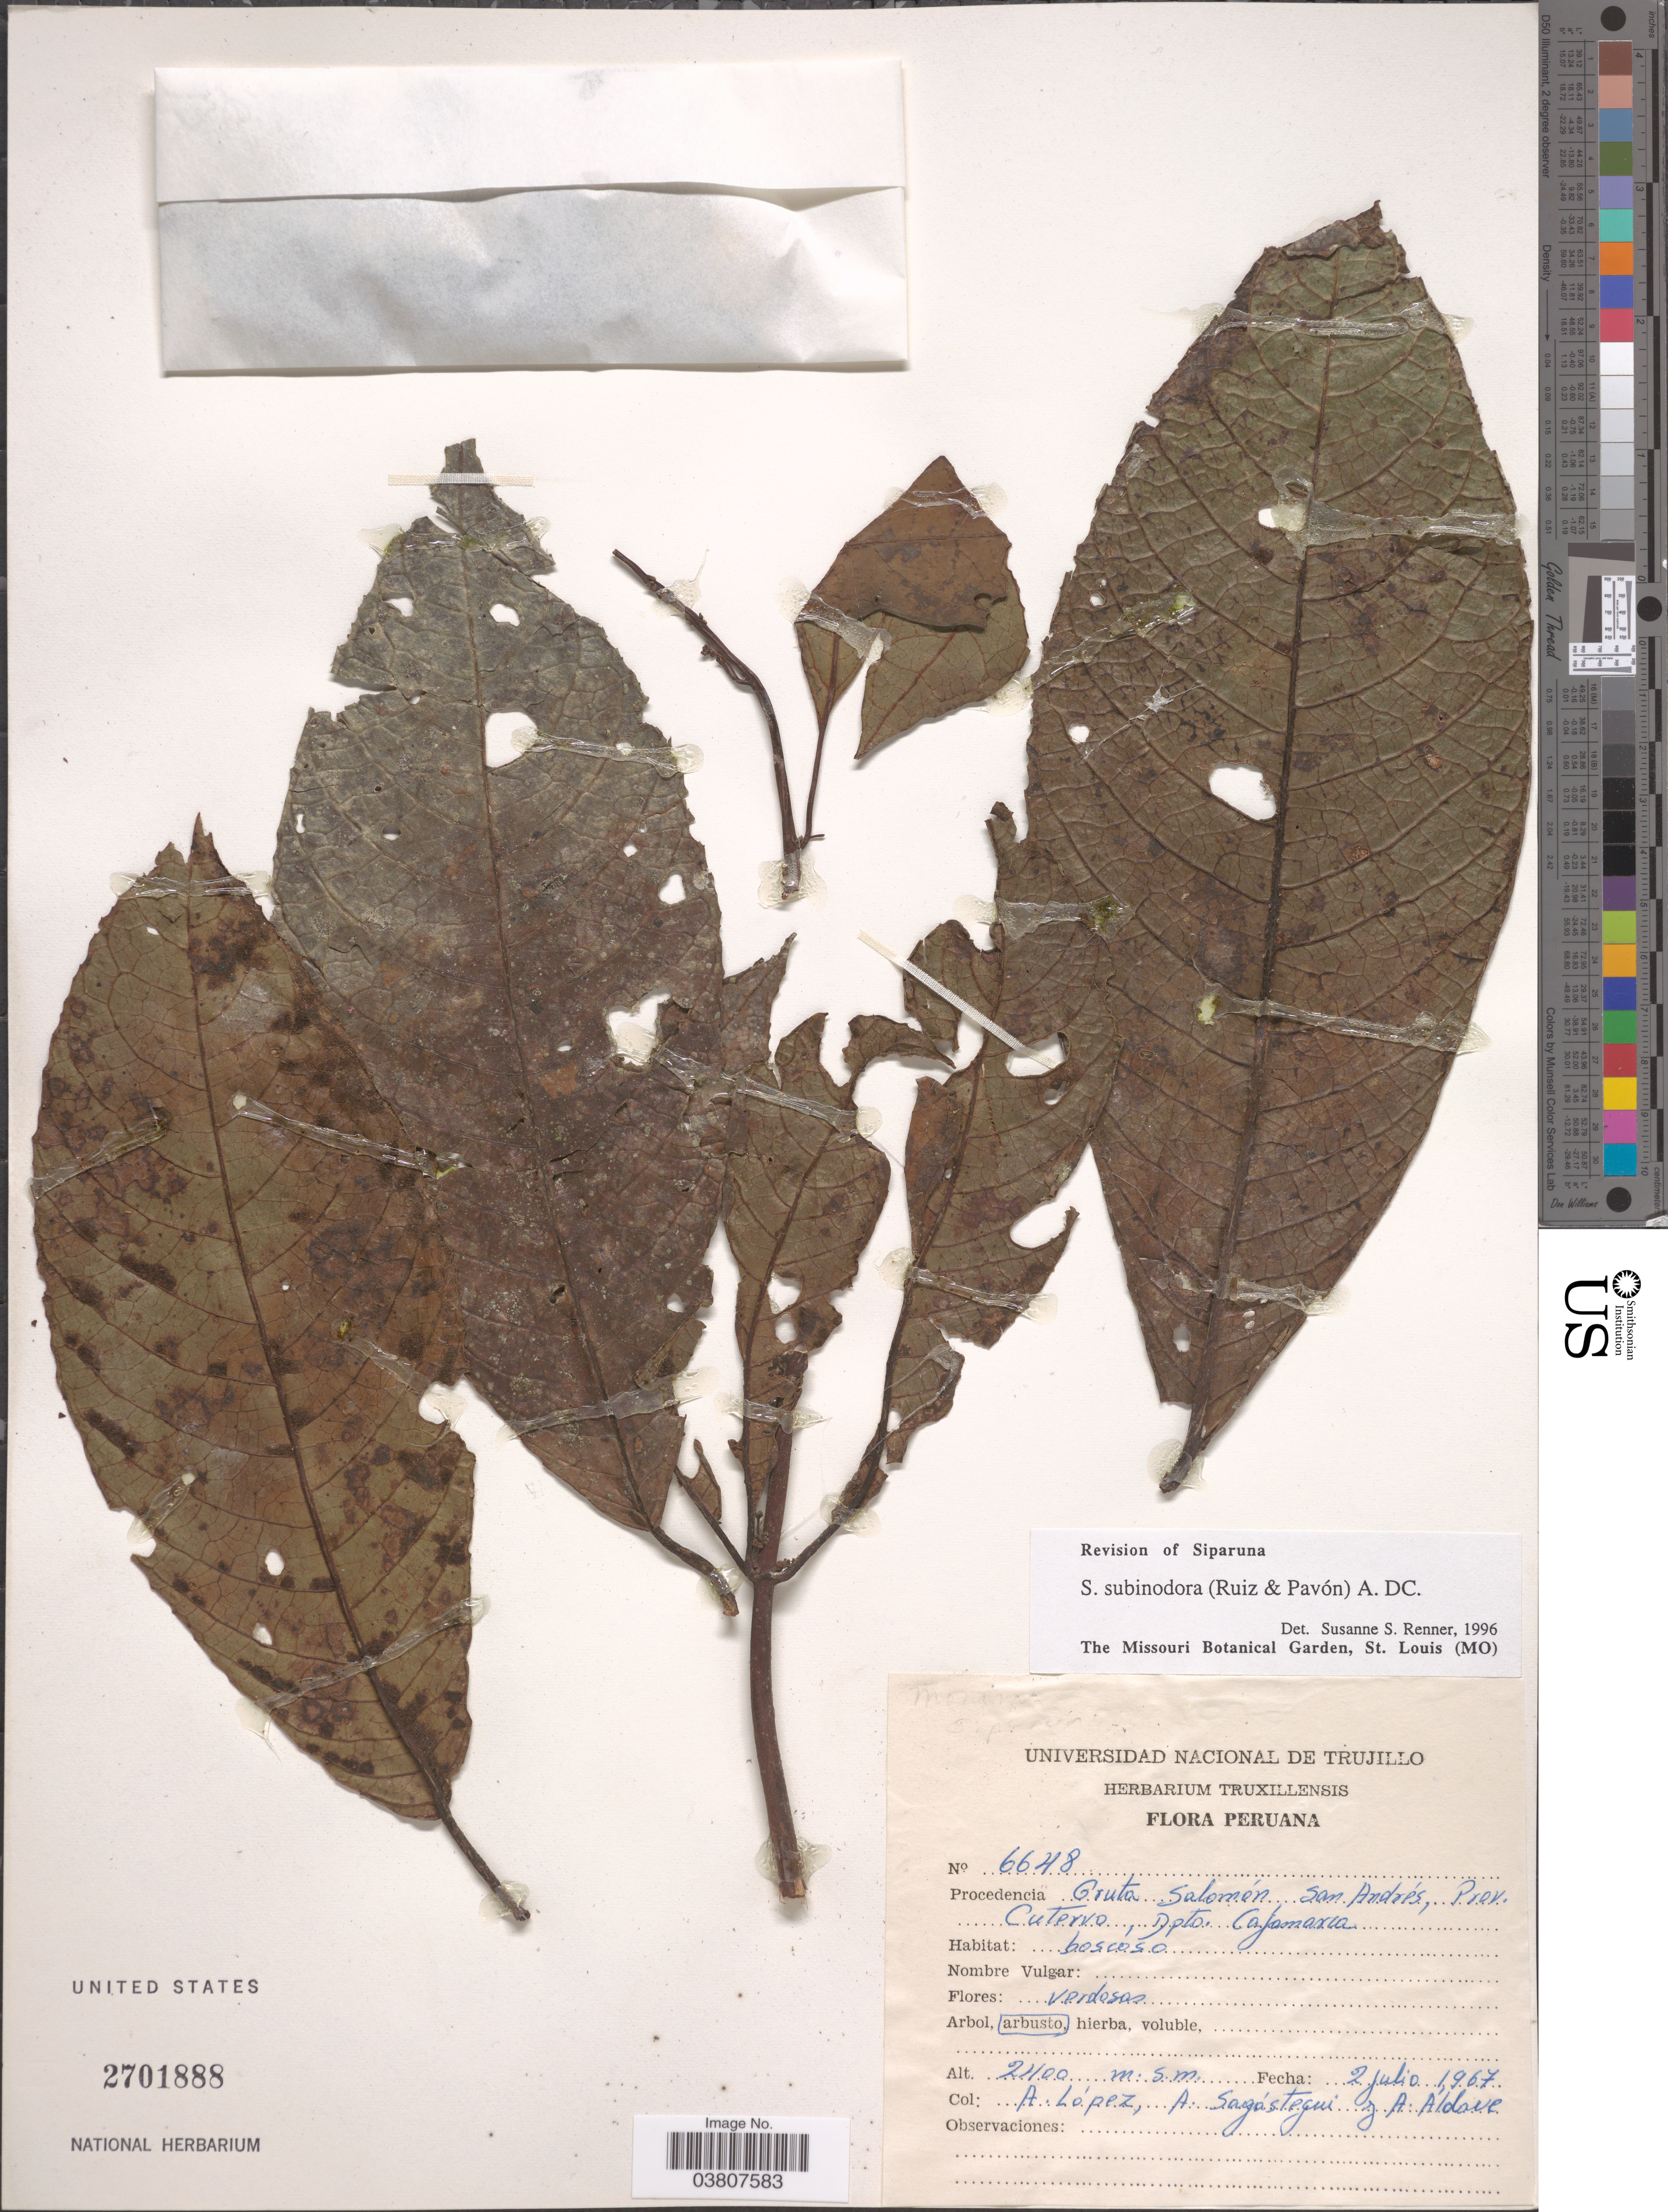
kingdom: Plantae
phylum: Tracheophyta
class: Magnoliopsida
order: Laurales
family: Siparunaceae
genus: Siparuna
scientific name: Siparuna subinodora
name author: (Ruiz & Pav.) A. DC.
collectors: A. Lopez, A. Sagastegui & A. Aldave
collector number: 6648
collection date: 1967-07-02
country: Peru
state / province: Cajamarca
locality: Gruta Salomón San Andrés, Prov. Cuterro, Dpto. Cajamarca.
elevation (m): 2400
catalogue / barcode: US 2701888